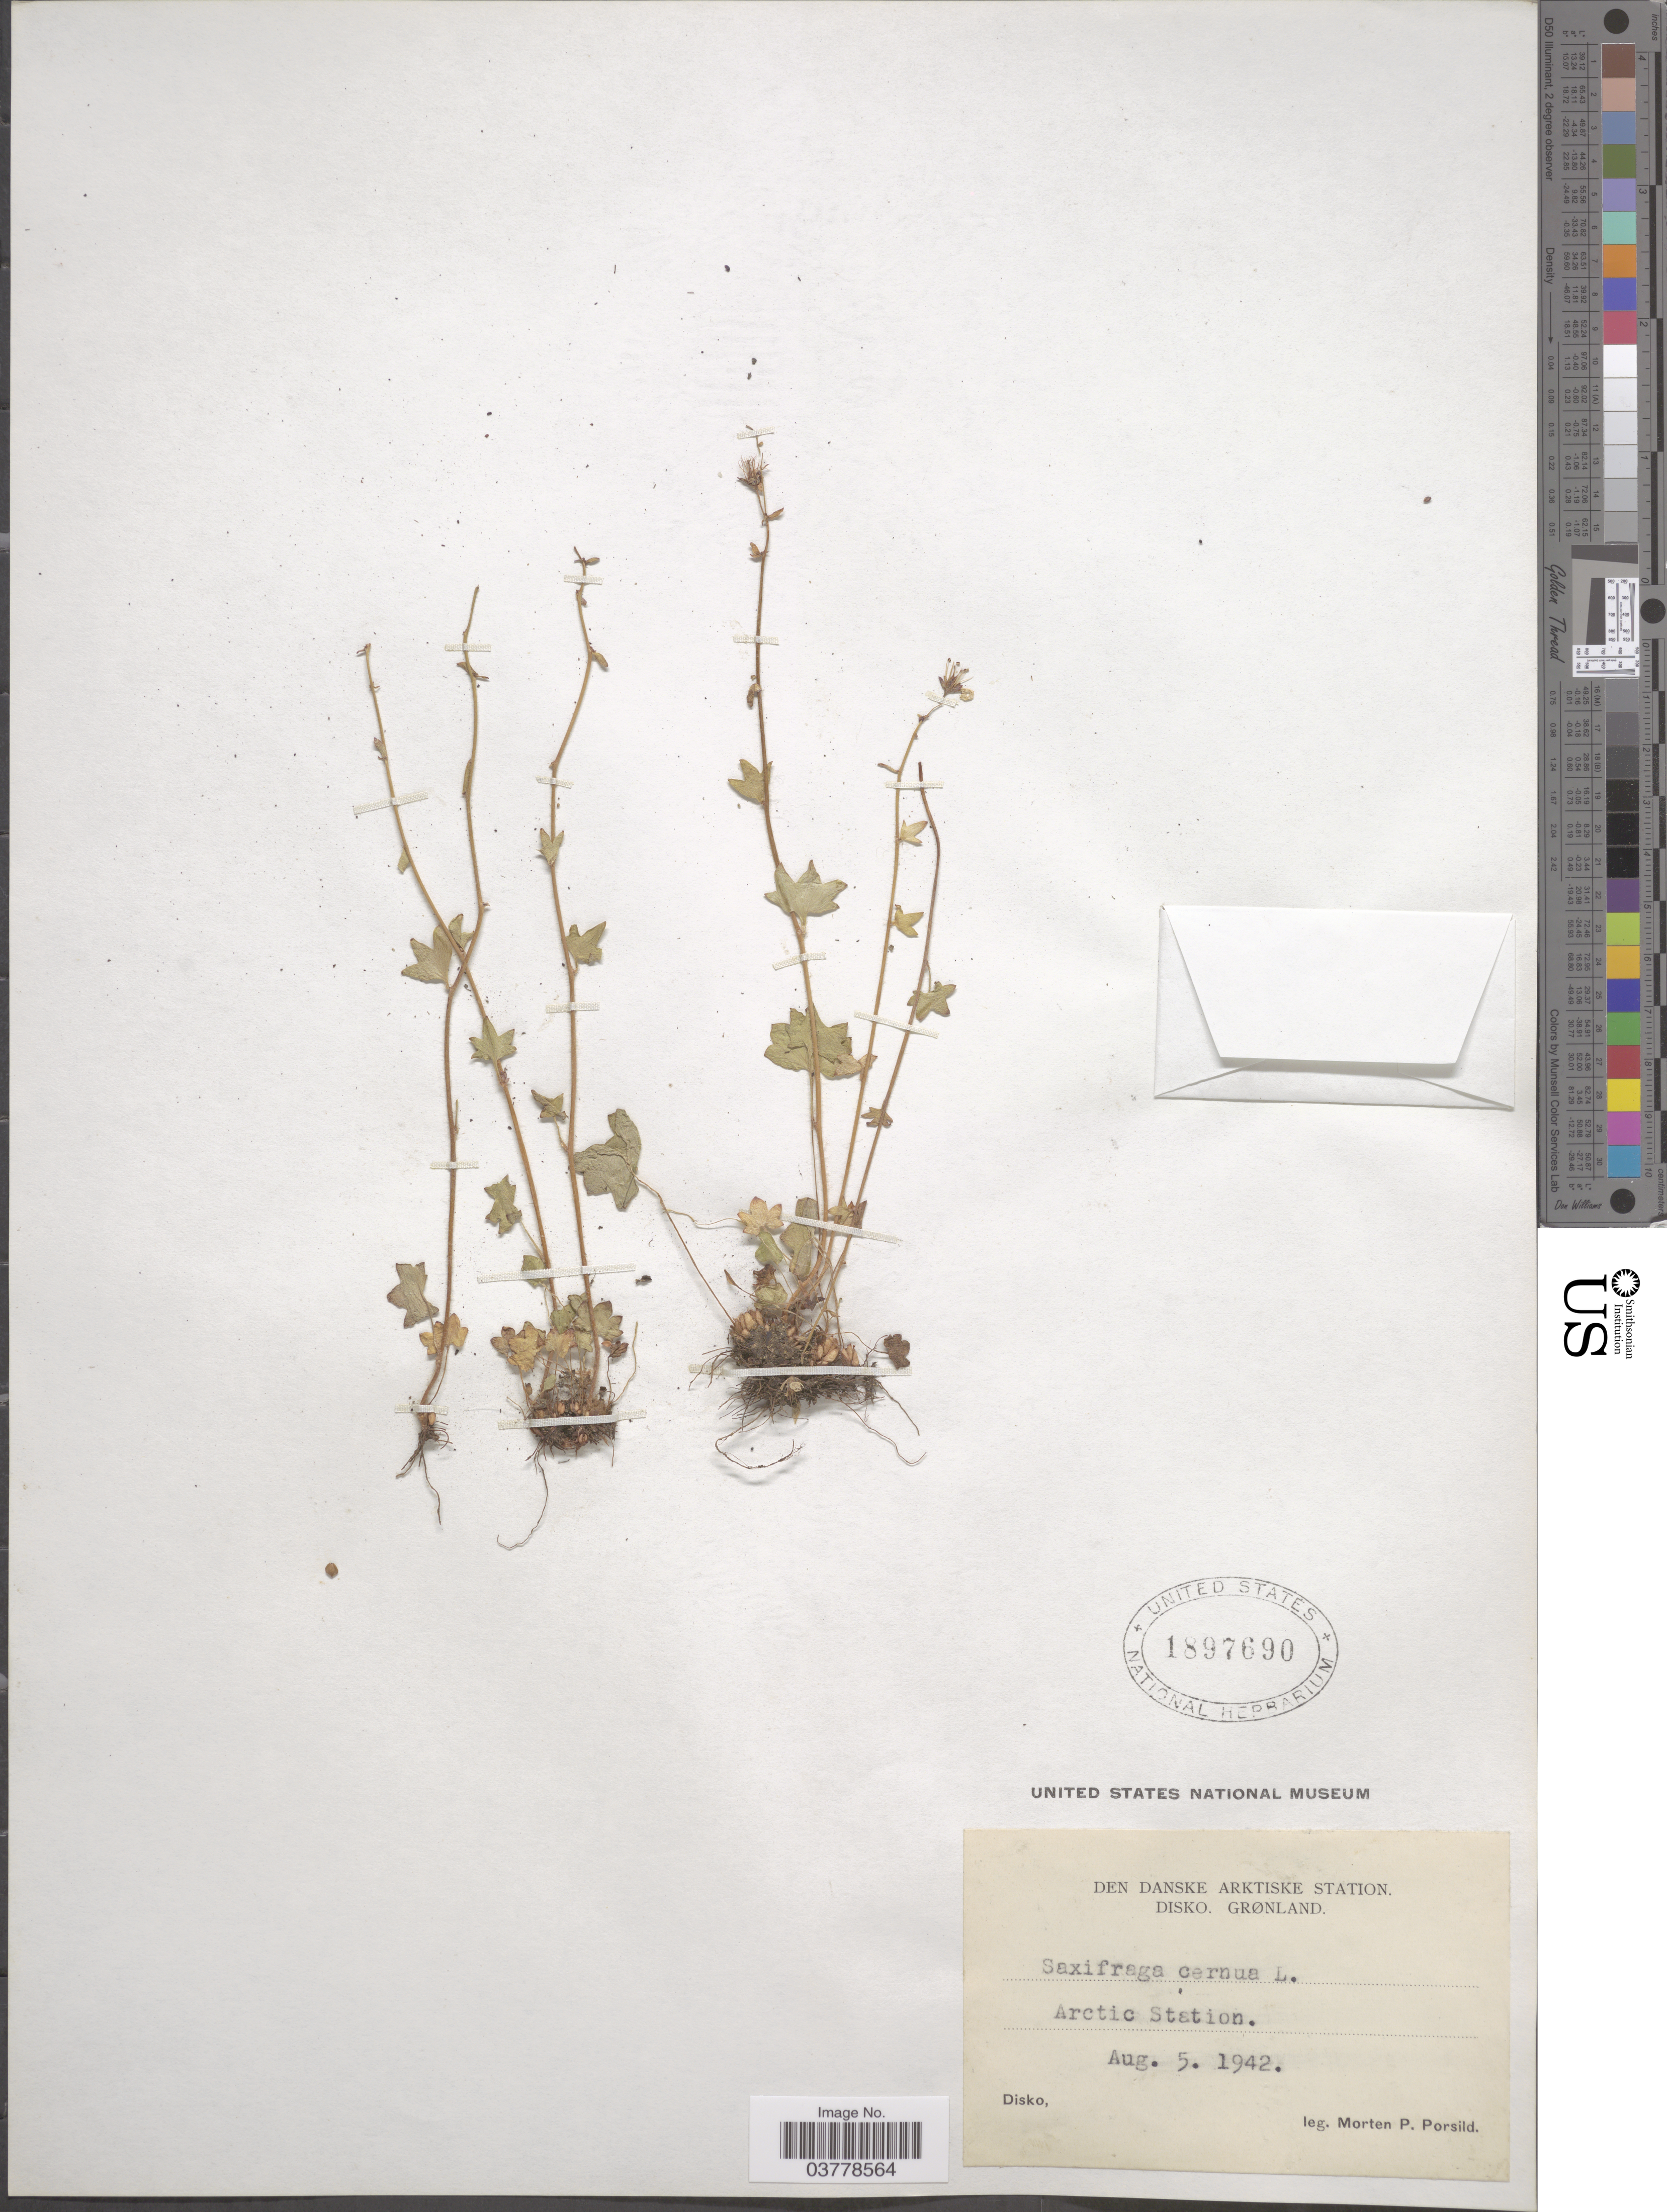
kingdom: Plantae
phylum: Tracheophyta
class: Magnoliopsida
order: Saxifragales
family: Saxifragaceae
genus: Saxifraga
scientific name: Saxifraga cernua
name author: L.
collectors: M. P. Porsild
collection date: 1942-08-05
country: Greenland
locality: Den Danske Arktiske Station. Disko. Arctic Station.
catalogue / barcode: US 1897690